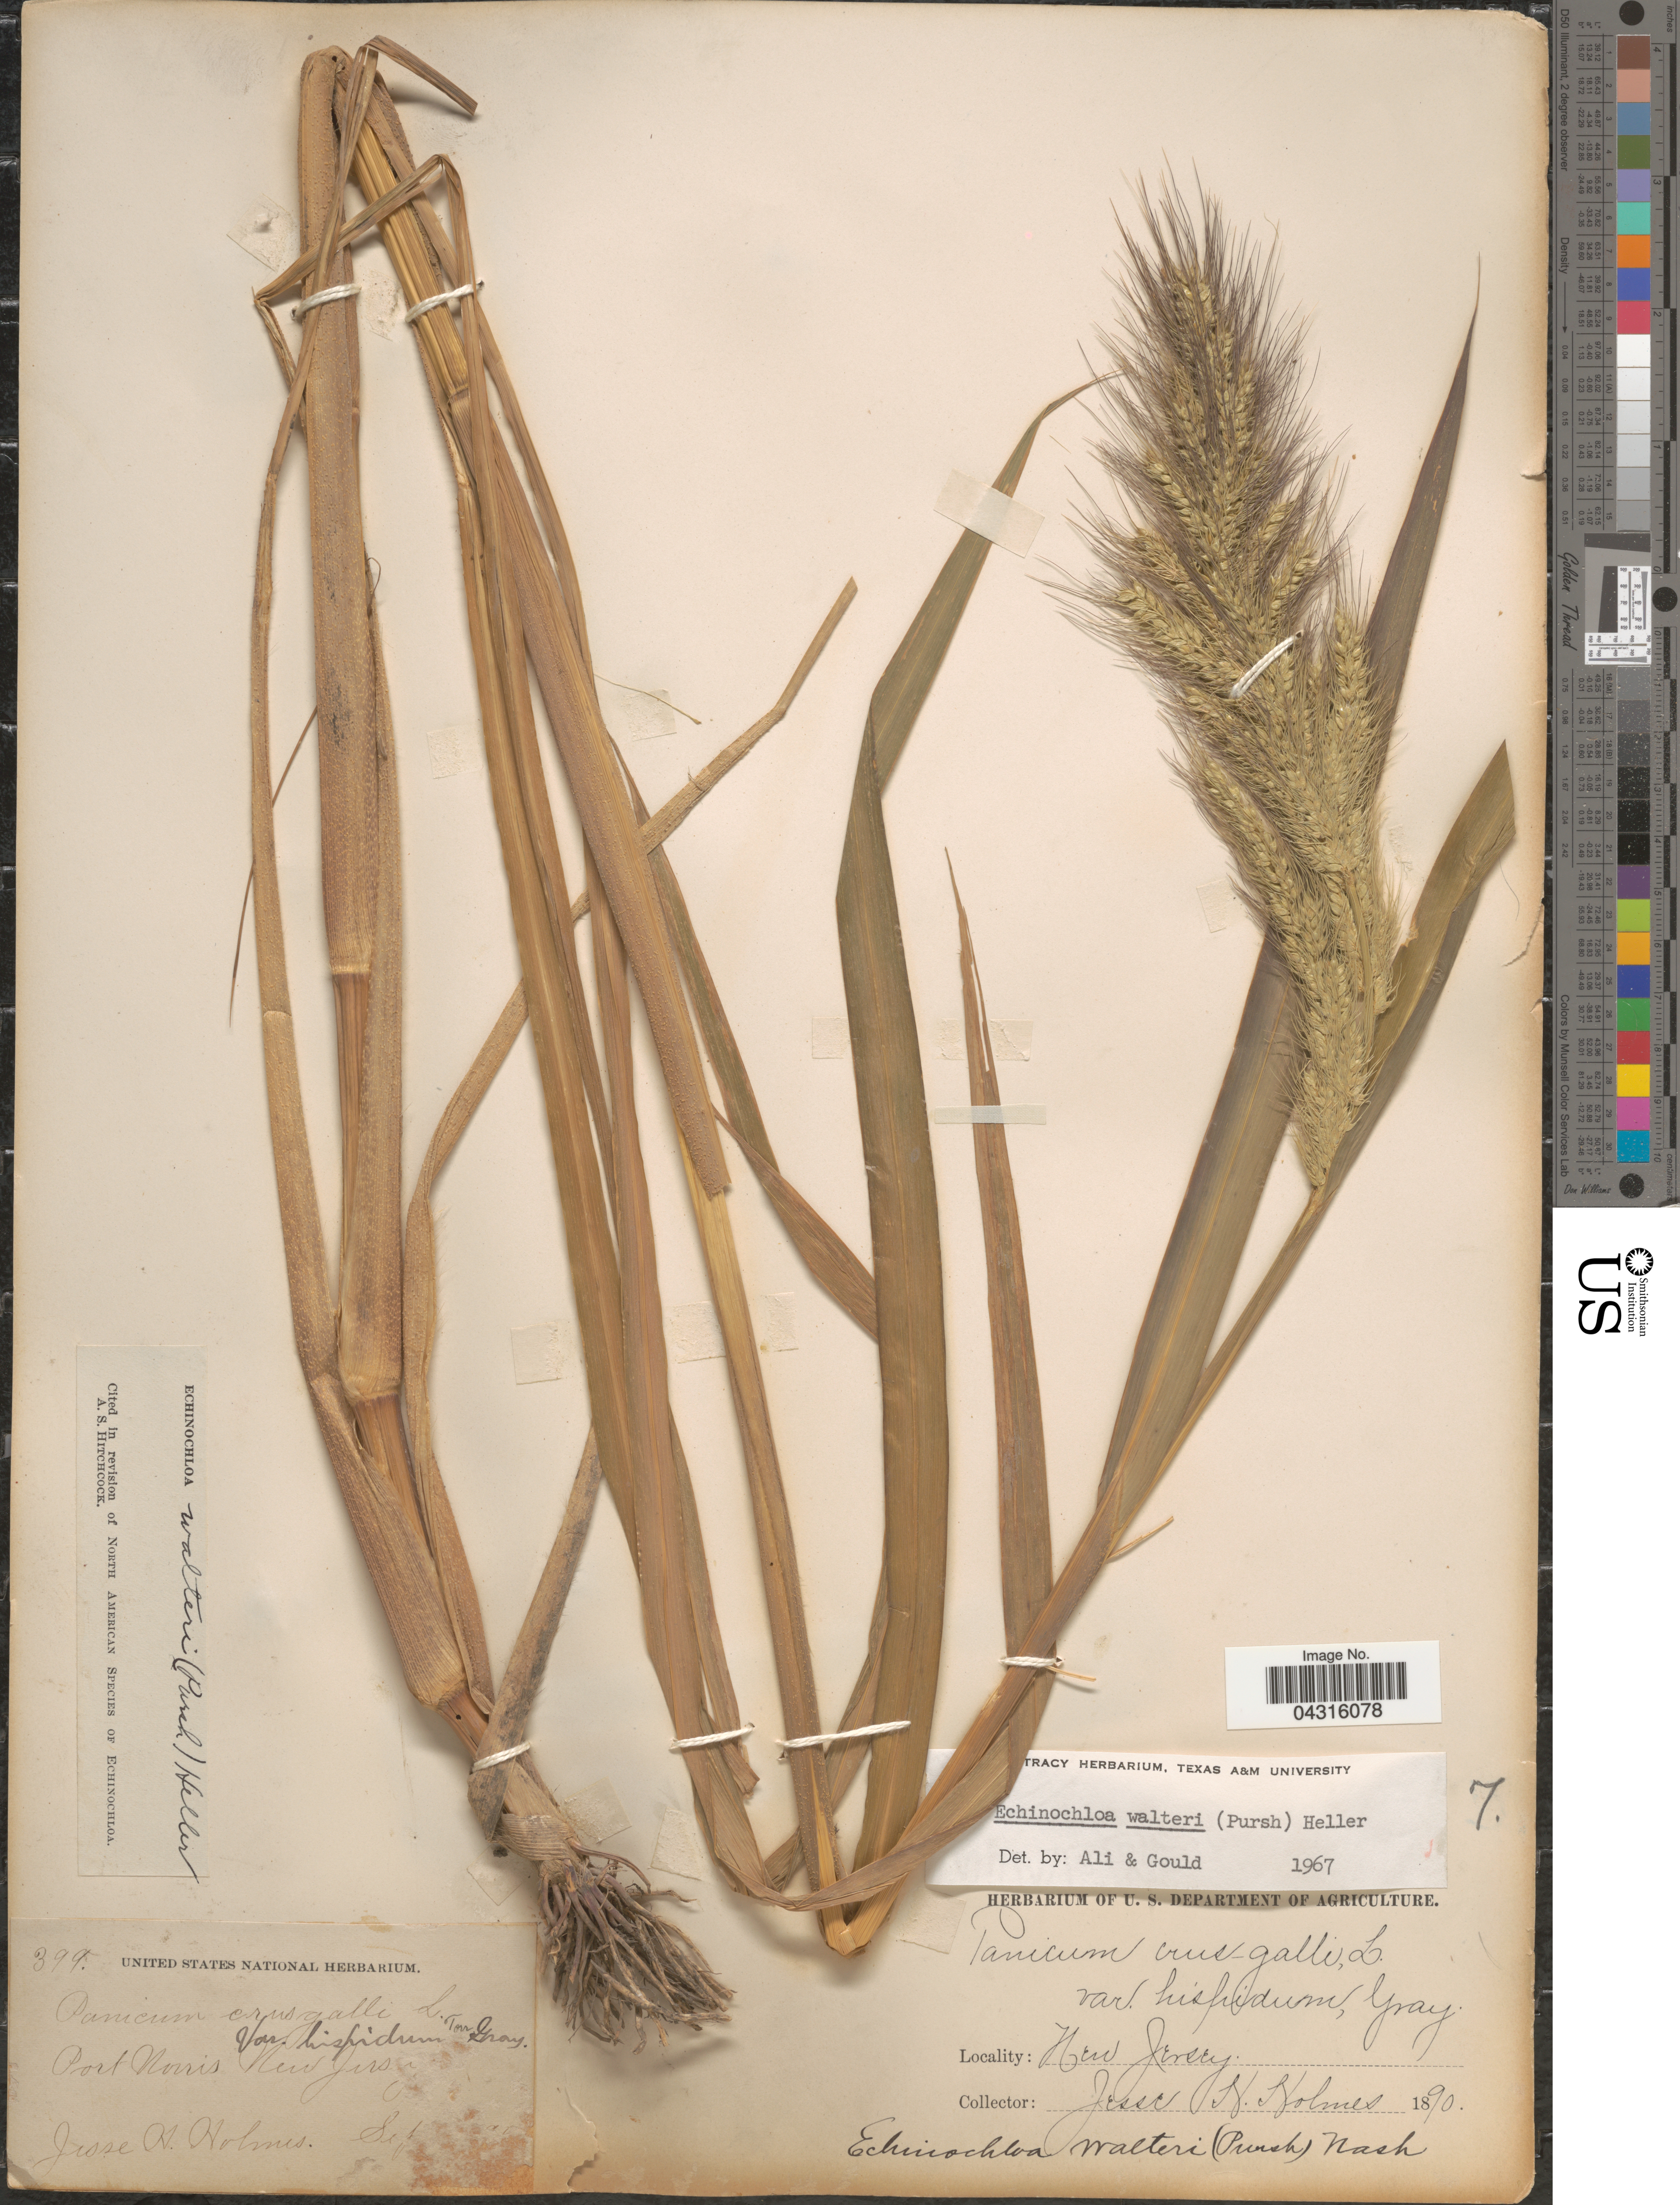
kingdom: Plantae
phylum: Tracheophyta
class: Liliopsida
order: Poales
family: Poaceae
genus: Echinochloa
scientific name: Echinochloa walteri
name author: (Pursh) A. Heller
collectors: J. Holmes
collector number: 399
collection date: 1890-09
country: United States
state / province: New Jersey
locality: Port Norris.